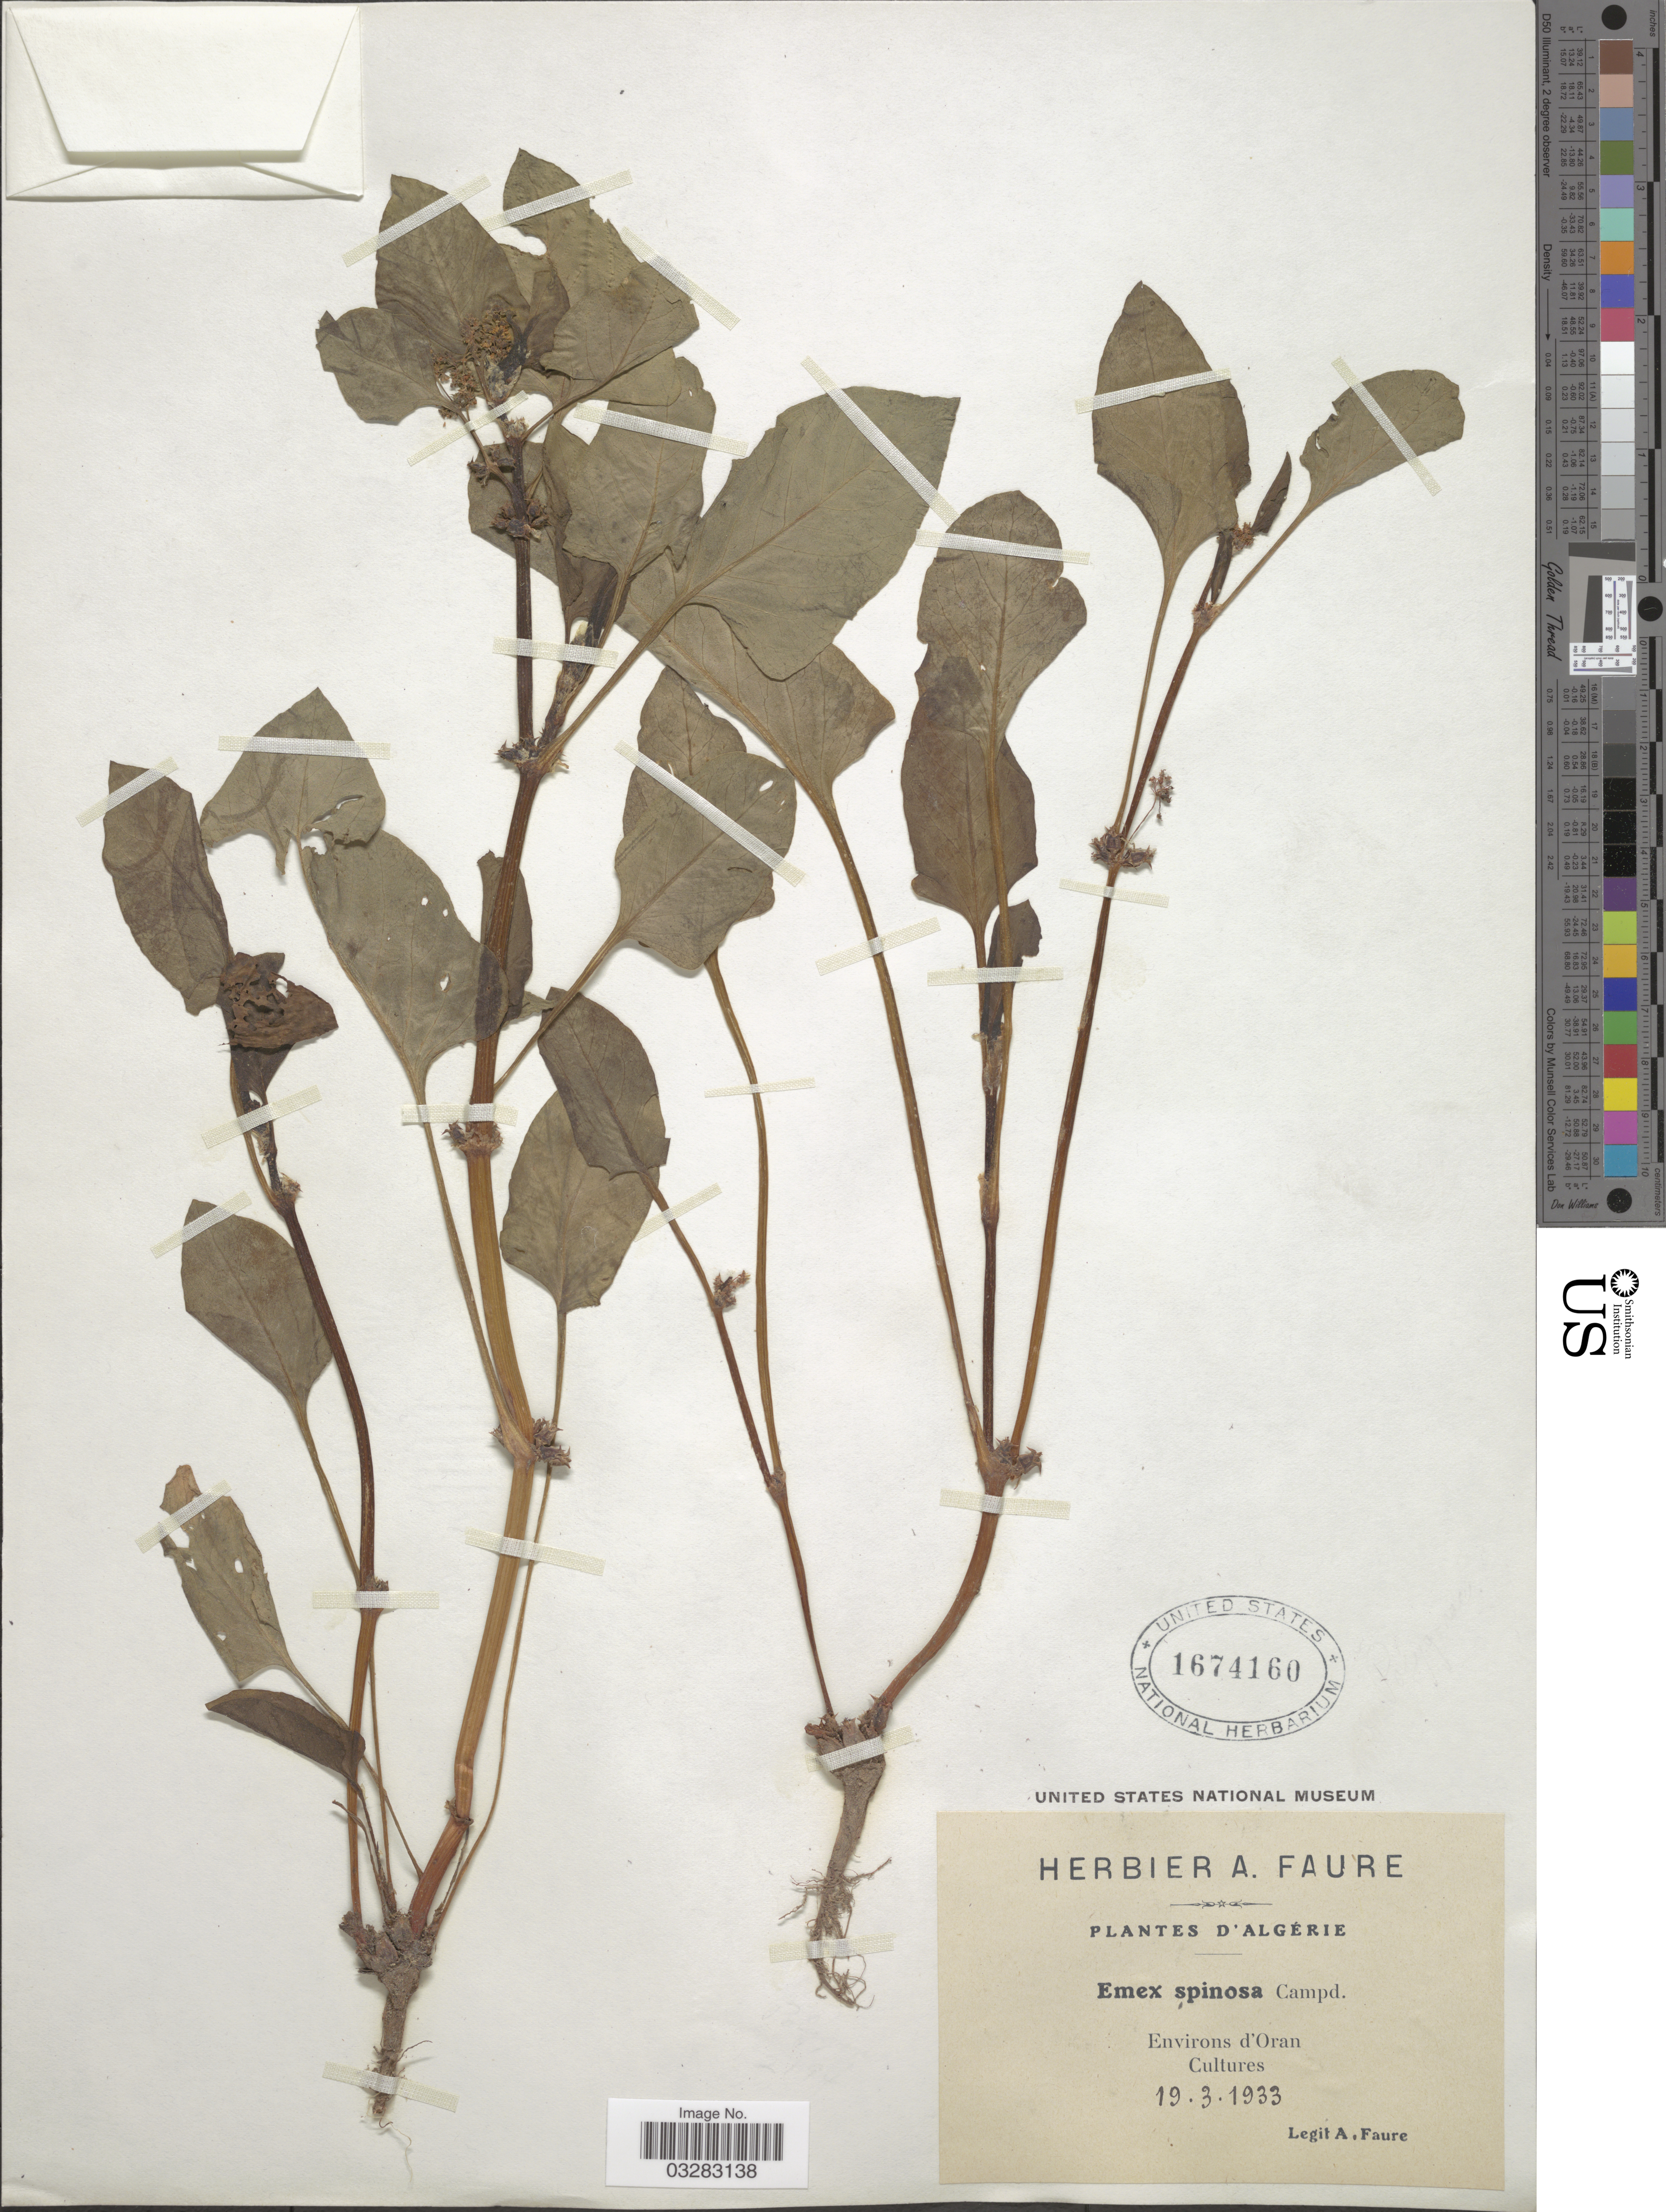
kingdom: Plantae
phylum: Tracheophyta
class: Magnoliopsida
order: Caryophyllales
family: Polygonaceae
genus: Rumex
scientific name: Rumex spinosus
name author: L.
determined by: Strong, Mark T., (BOT), Smithsonian Institution - National Museum of Natural History (UNITED STATES)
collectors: A. Faure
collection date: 1933-03-19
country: Algeria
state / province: Oran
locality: Environs d'Oran. Cultures.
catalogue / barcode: US 1674160